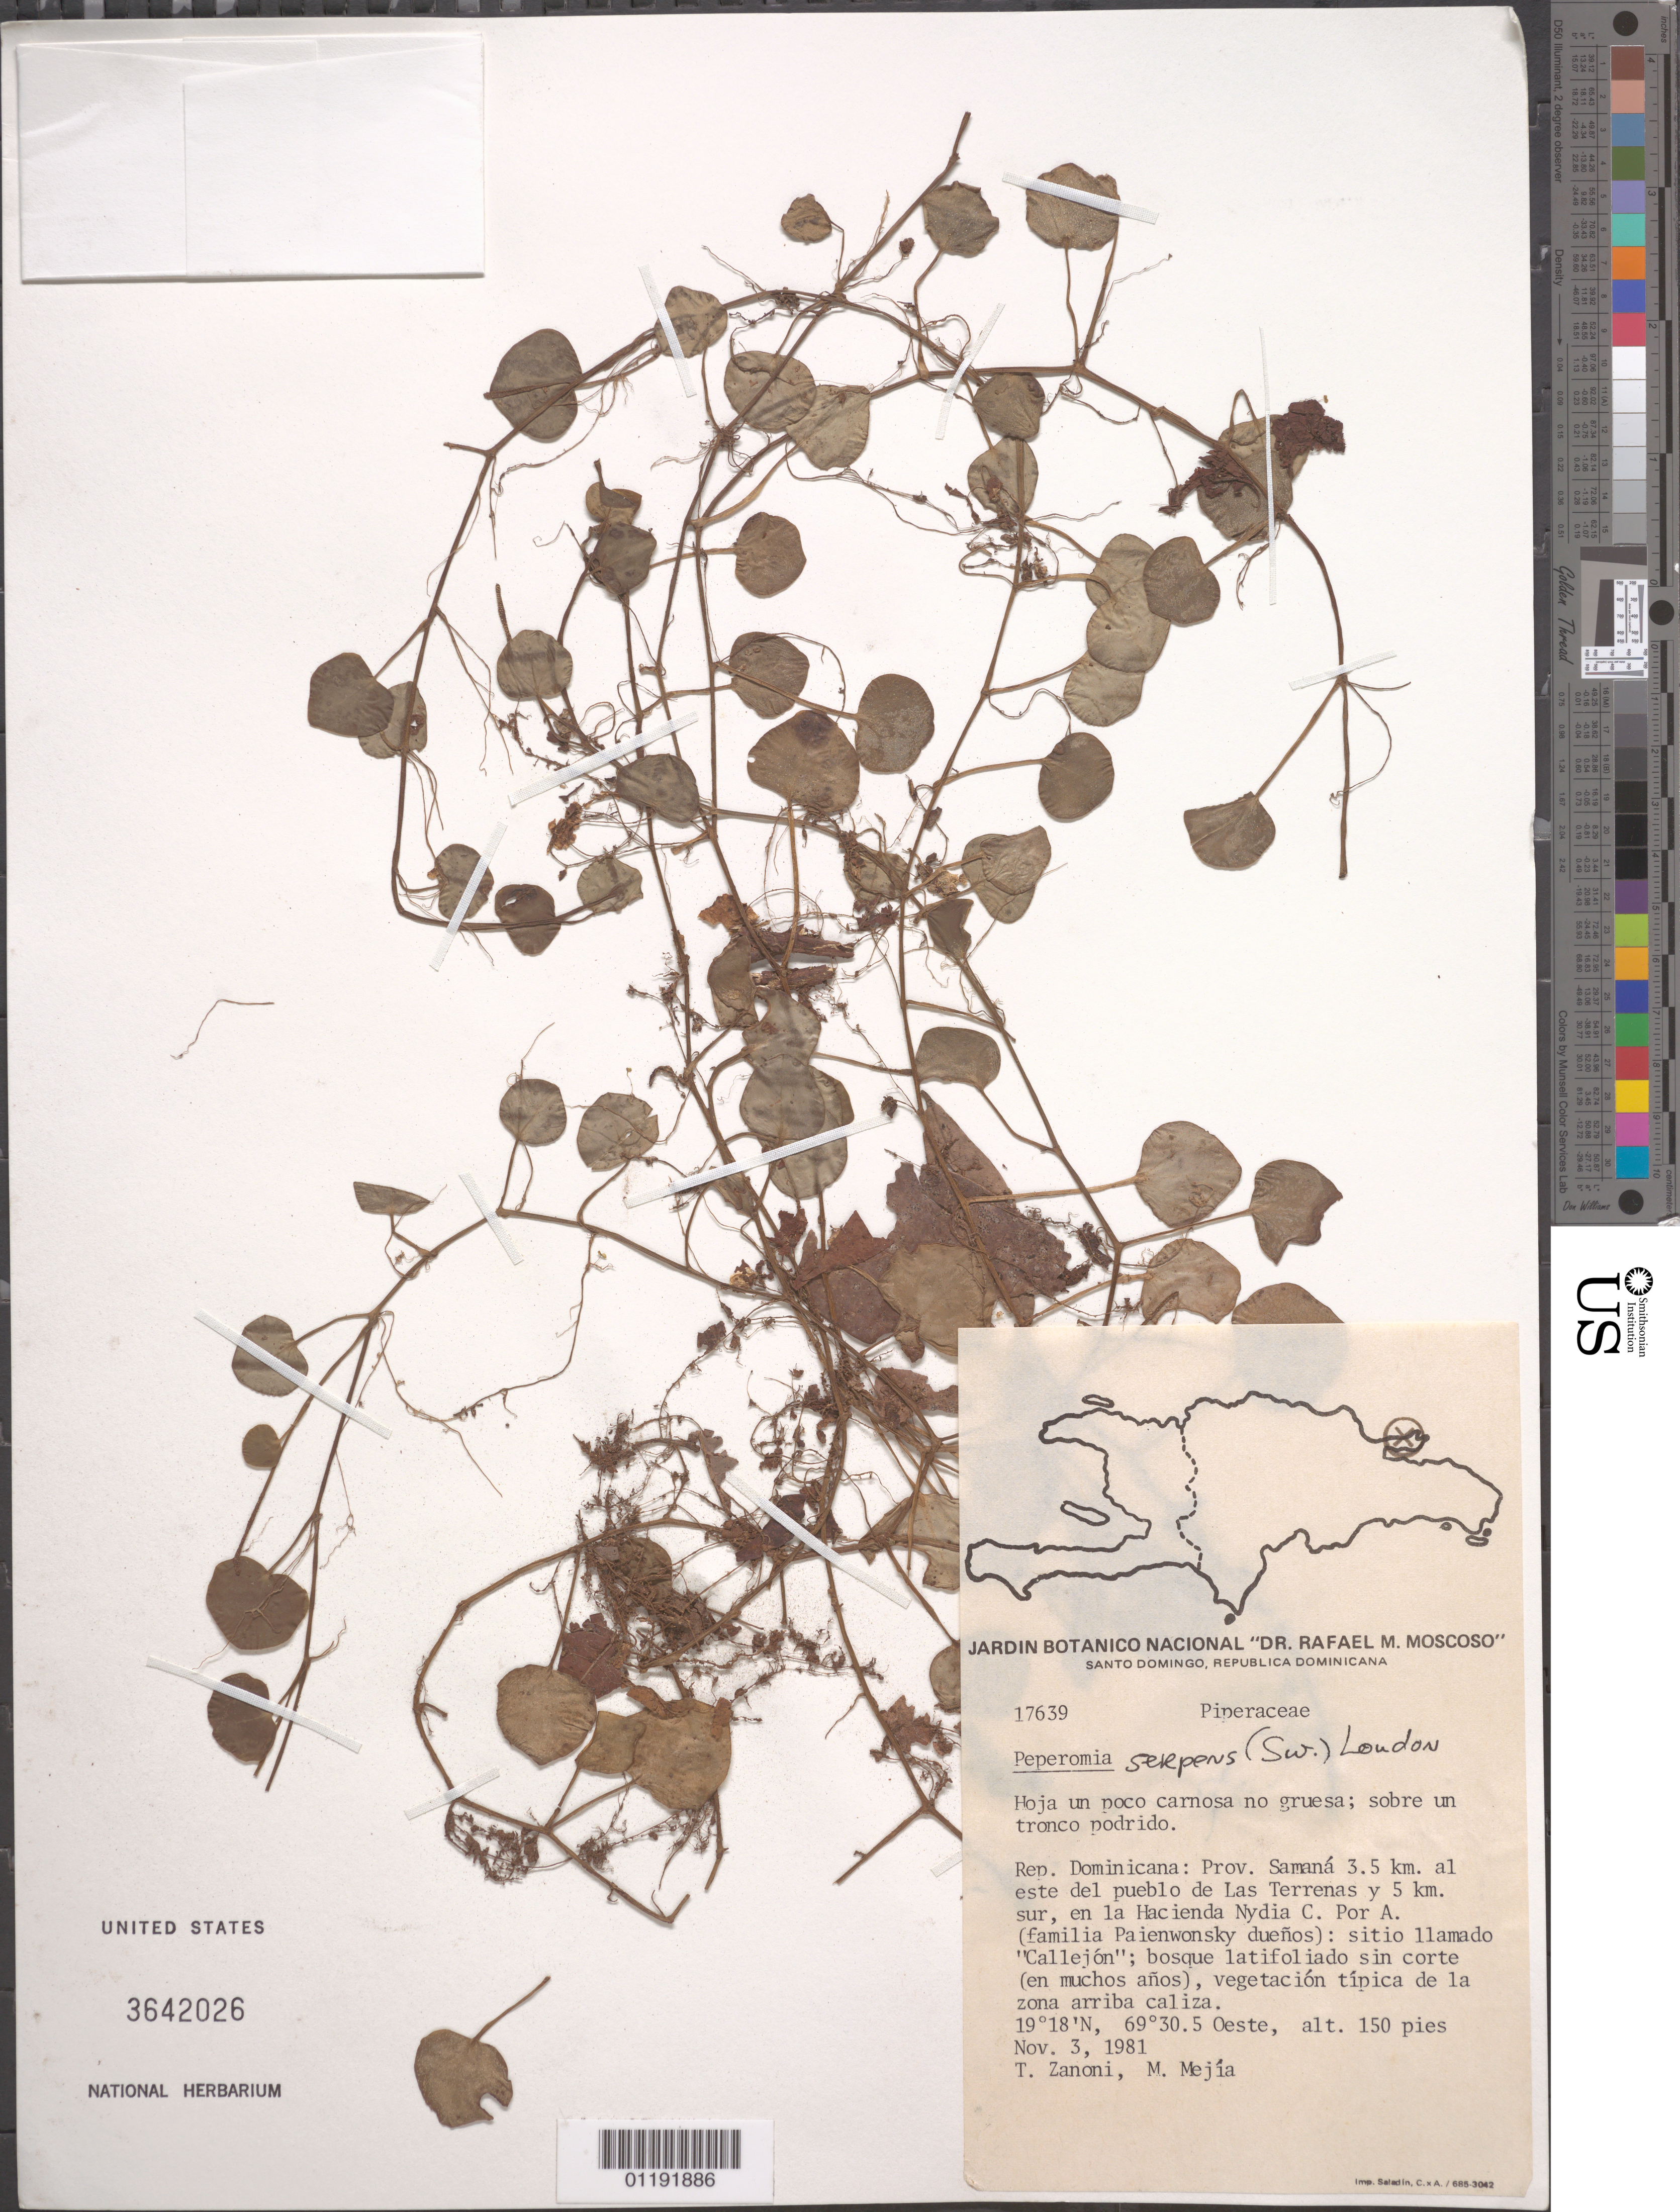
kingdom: Plantae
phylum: Tracheophyta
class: Magnoliopsida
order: Piperales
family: Piperaceae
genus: Peperomia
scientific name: Peperomia serpens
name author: (Sw.) Loudon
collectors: T. A. Zanoni & M. Mejia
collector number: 17639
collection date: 1981-11-03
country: Dominican Republic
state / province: Samaná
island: Hispaniola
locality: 3.5 km E and 5 km S of Las Terrenas village, Callejon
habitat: Broadleaf forest that hasn't been cut in many years, limestone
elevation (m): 46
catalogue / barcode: US 3642026